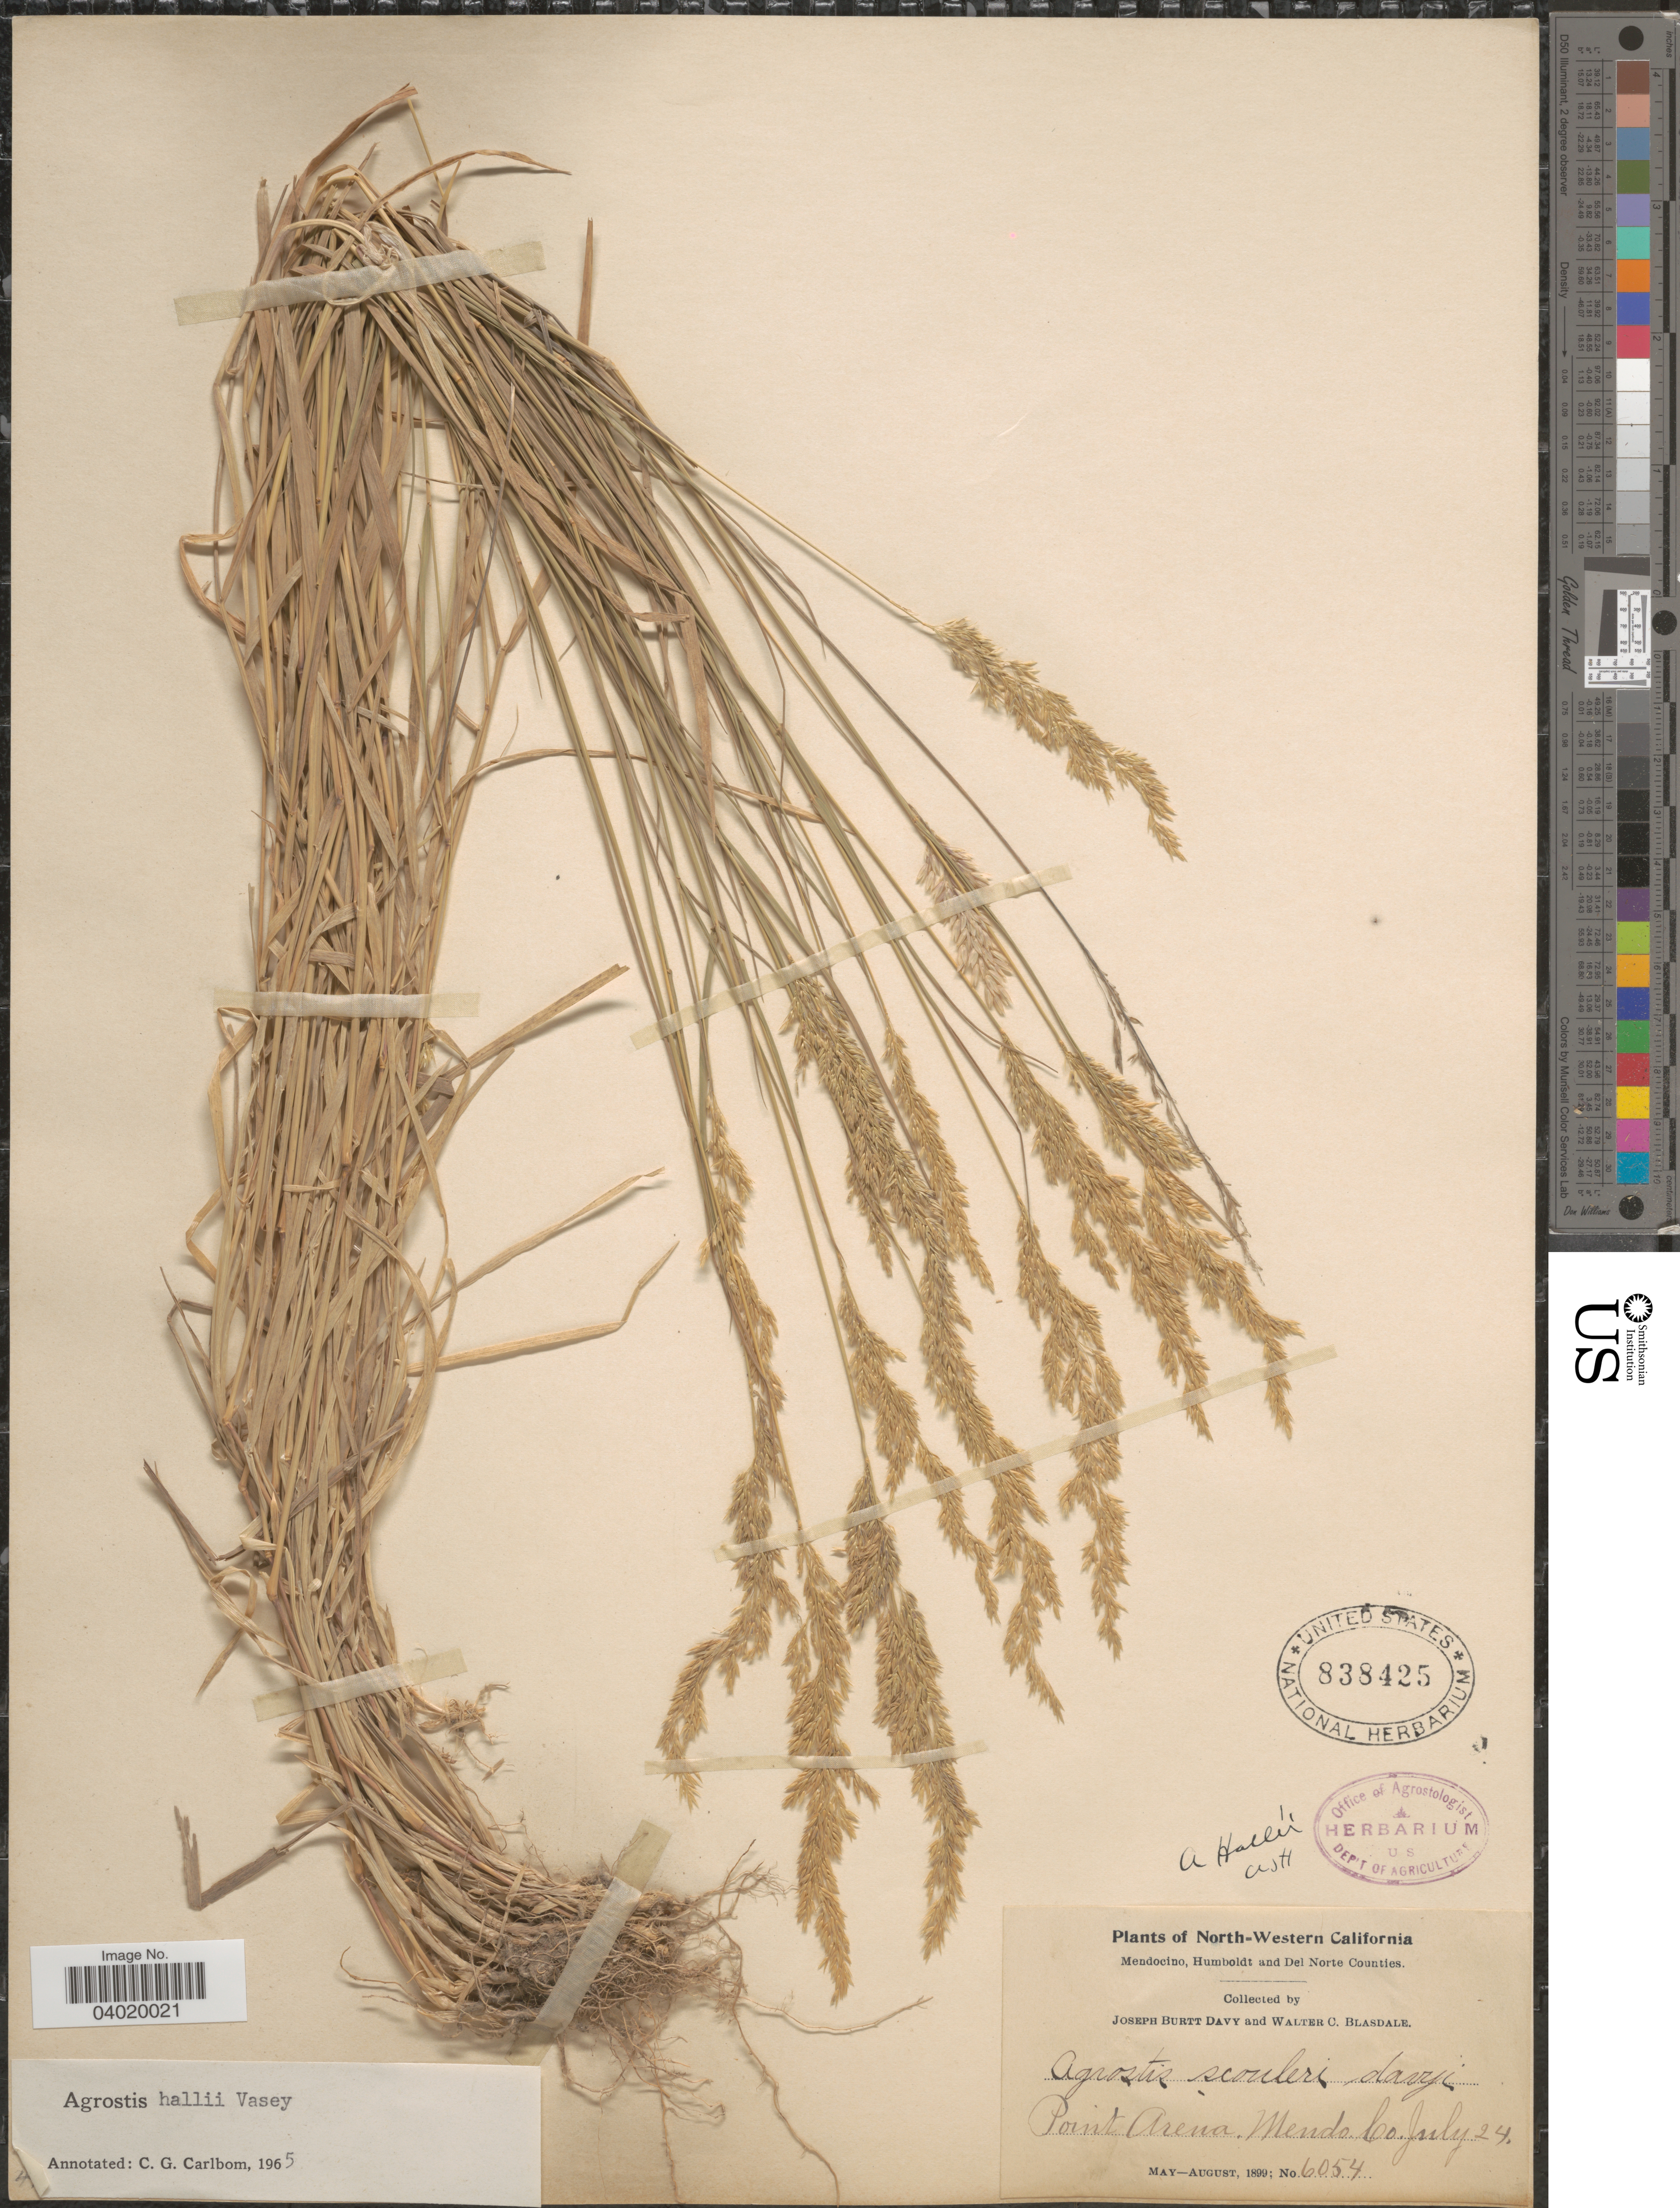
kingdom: Plantae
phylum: Tracheophyta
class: Liliopsida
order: Poales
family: Poaceae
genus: Agrostis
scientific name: Agrostis hallii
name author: Vasey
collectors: J. Burtt Davy & W. Blasdale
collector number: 6054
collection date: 1899-07-24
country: United States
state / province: California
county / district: Mendocino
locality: North=Western California. Point Arena. Mendo. Co.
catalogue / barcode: US 838425